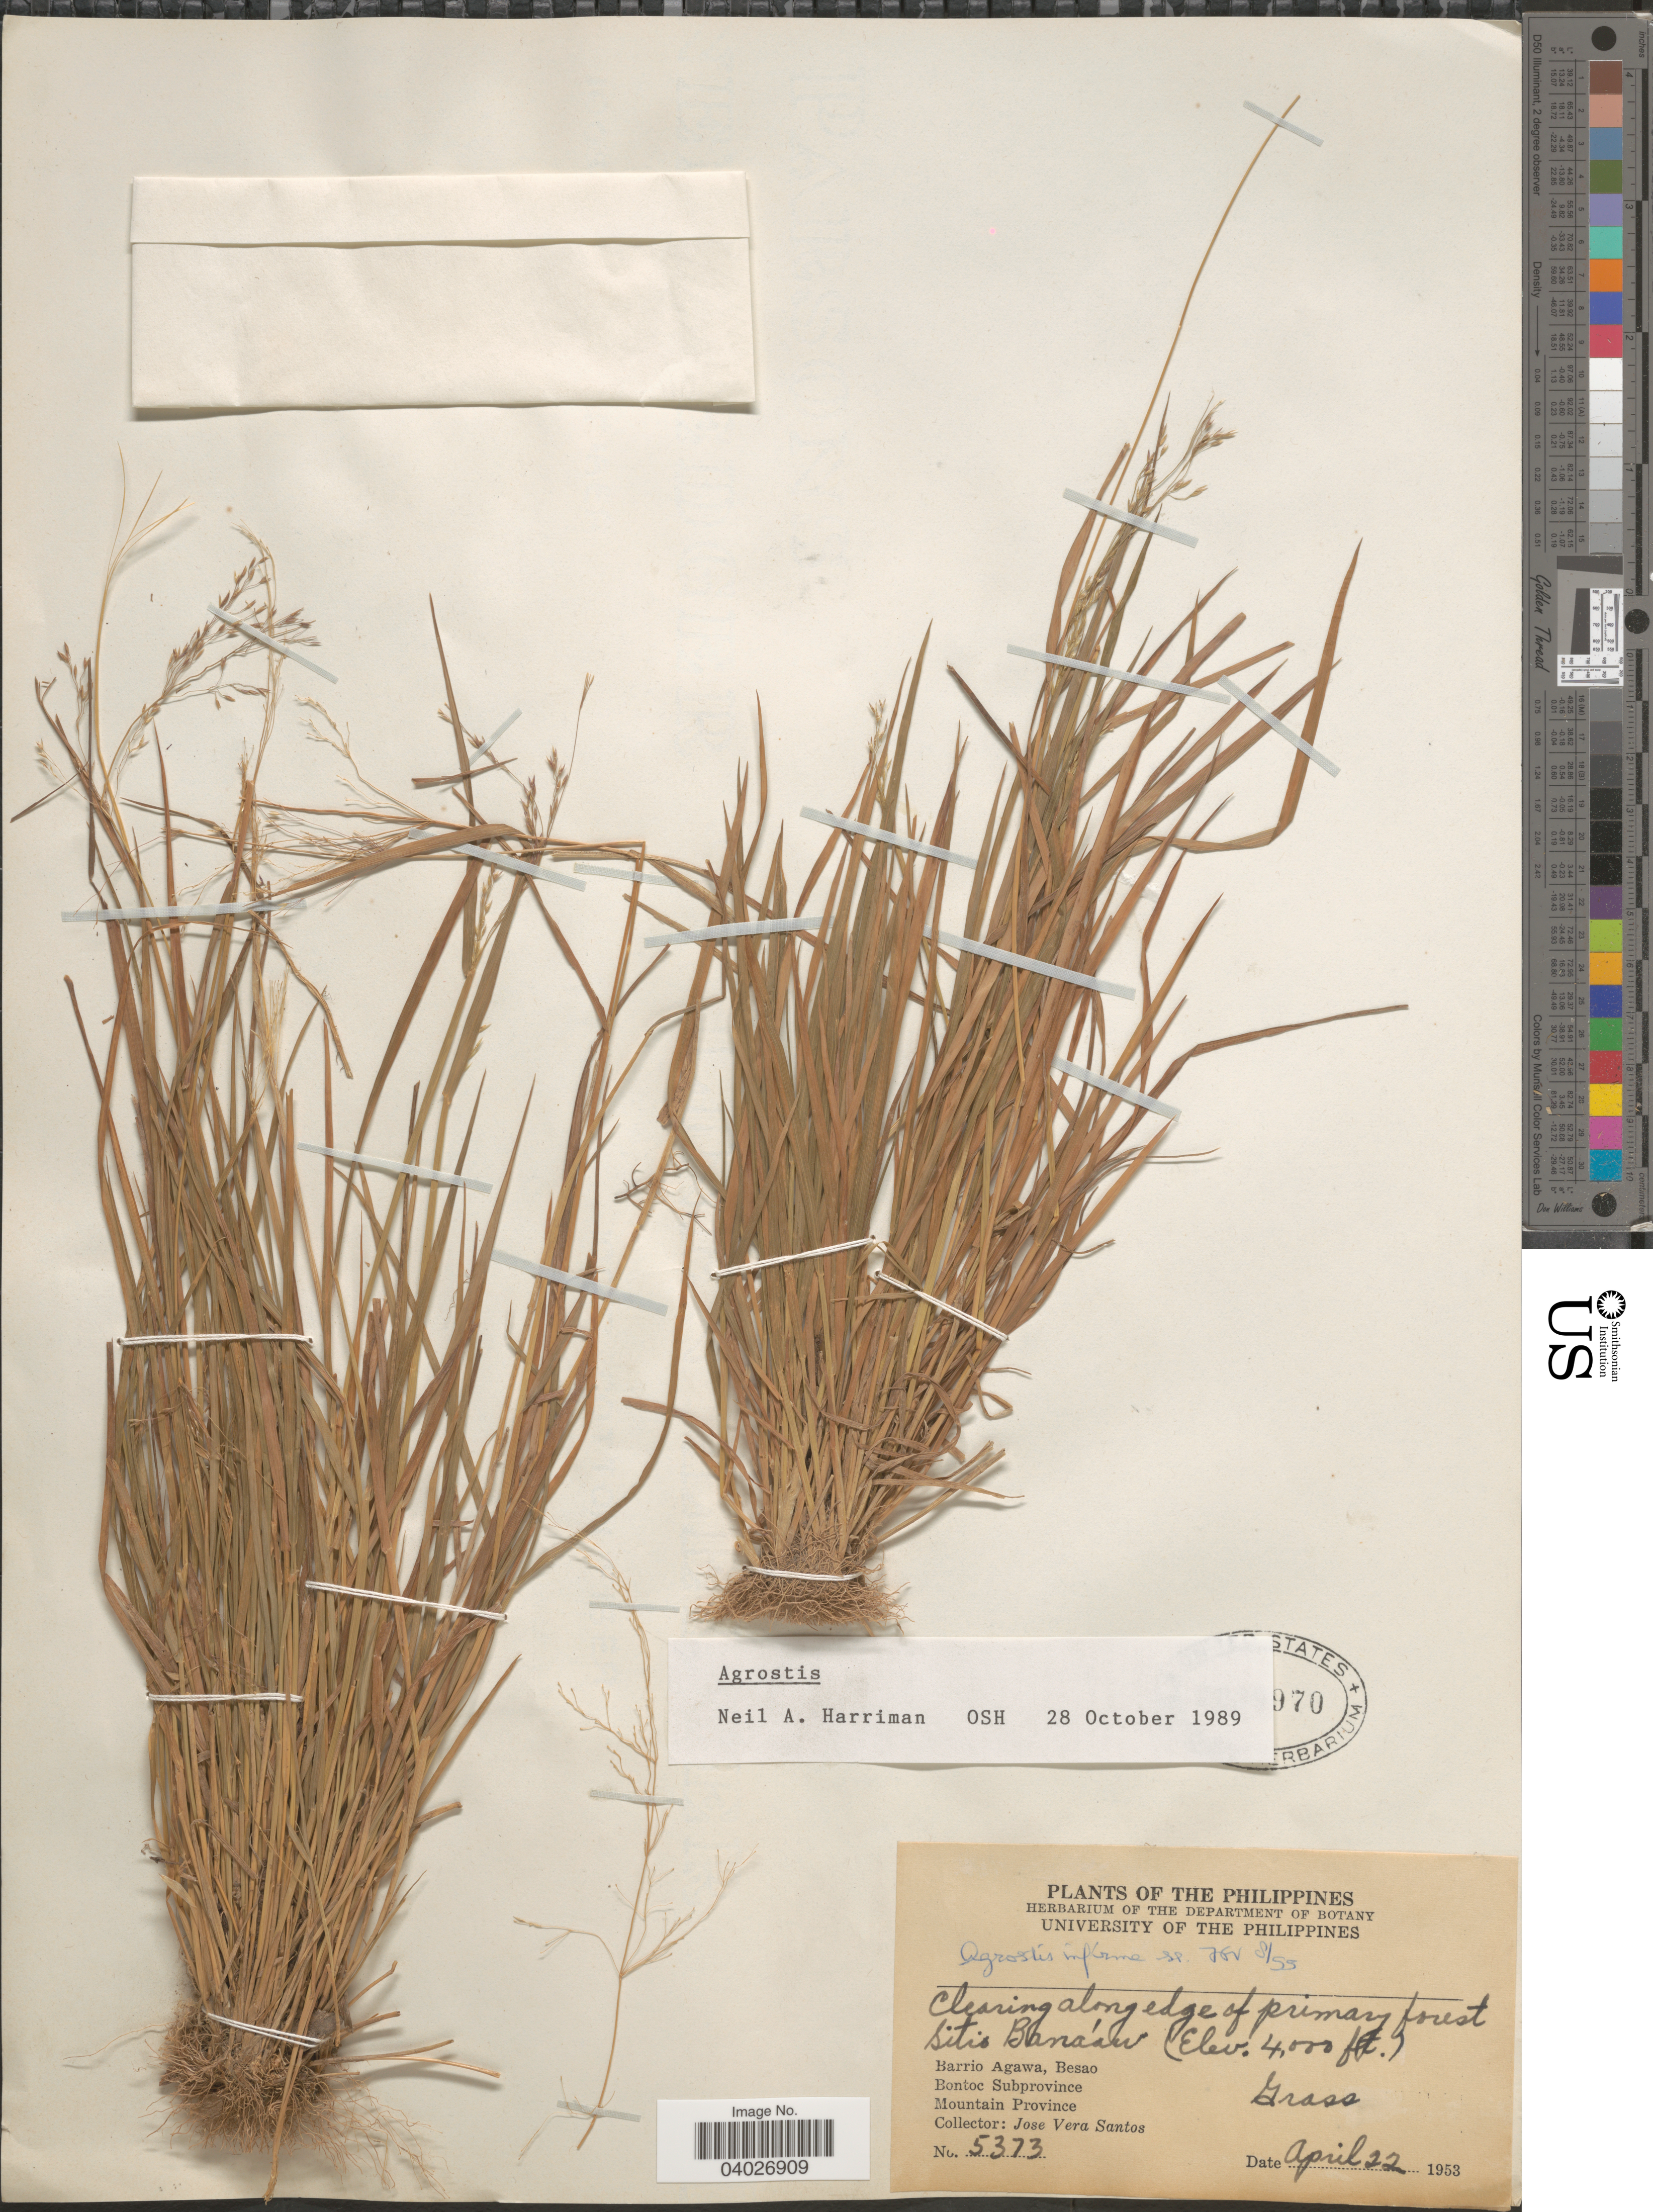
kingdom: Plantae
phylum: Tracheophyta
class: Liliopsida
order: Poales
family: Poaceae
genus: Agrostis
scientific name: Agrostis infirma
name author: Büse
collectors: J. V. Santos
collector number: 5373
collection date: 1953-04-22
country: Philippines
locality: Sitio Banaáw. Barrio Agawa, Besao. Bontoc Subprovince. Mountain Province.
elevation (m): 1219